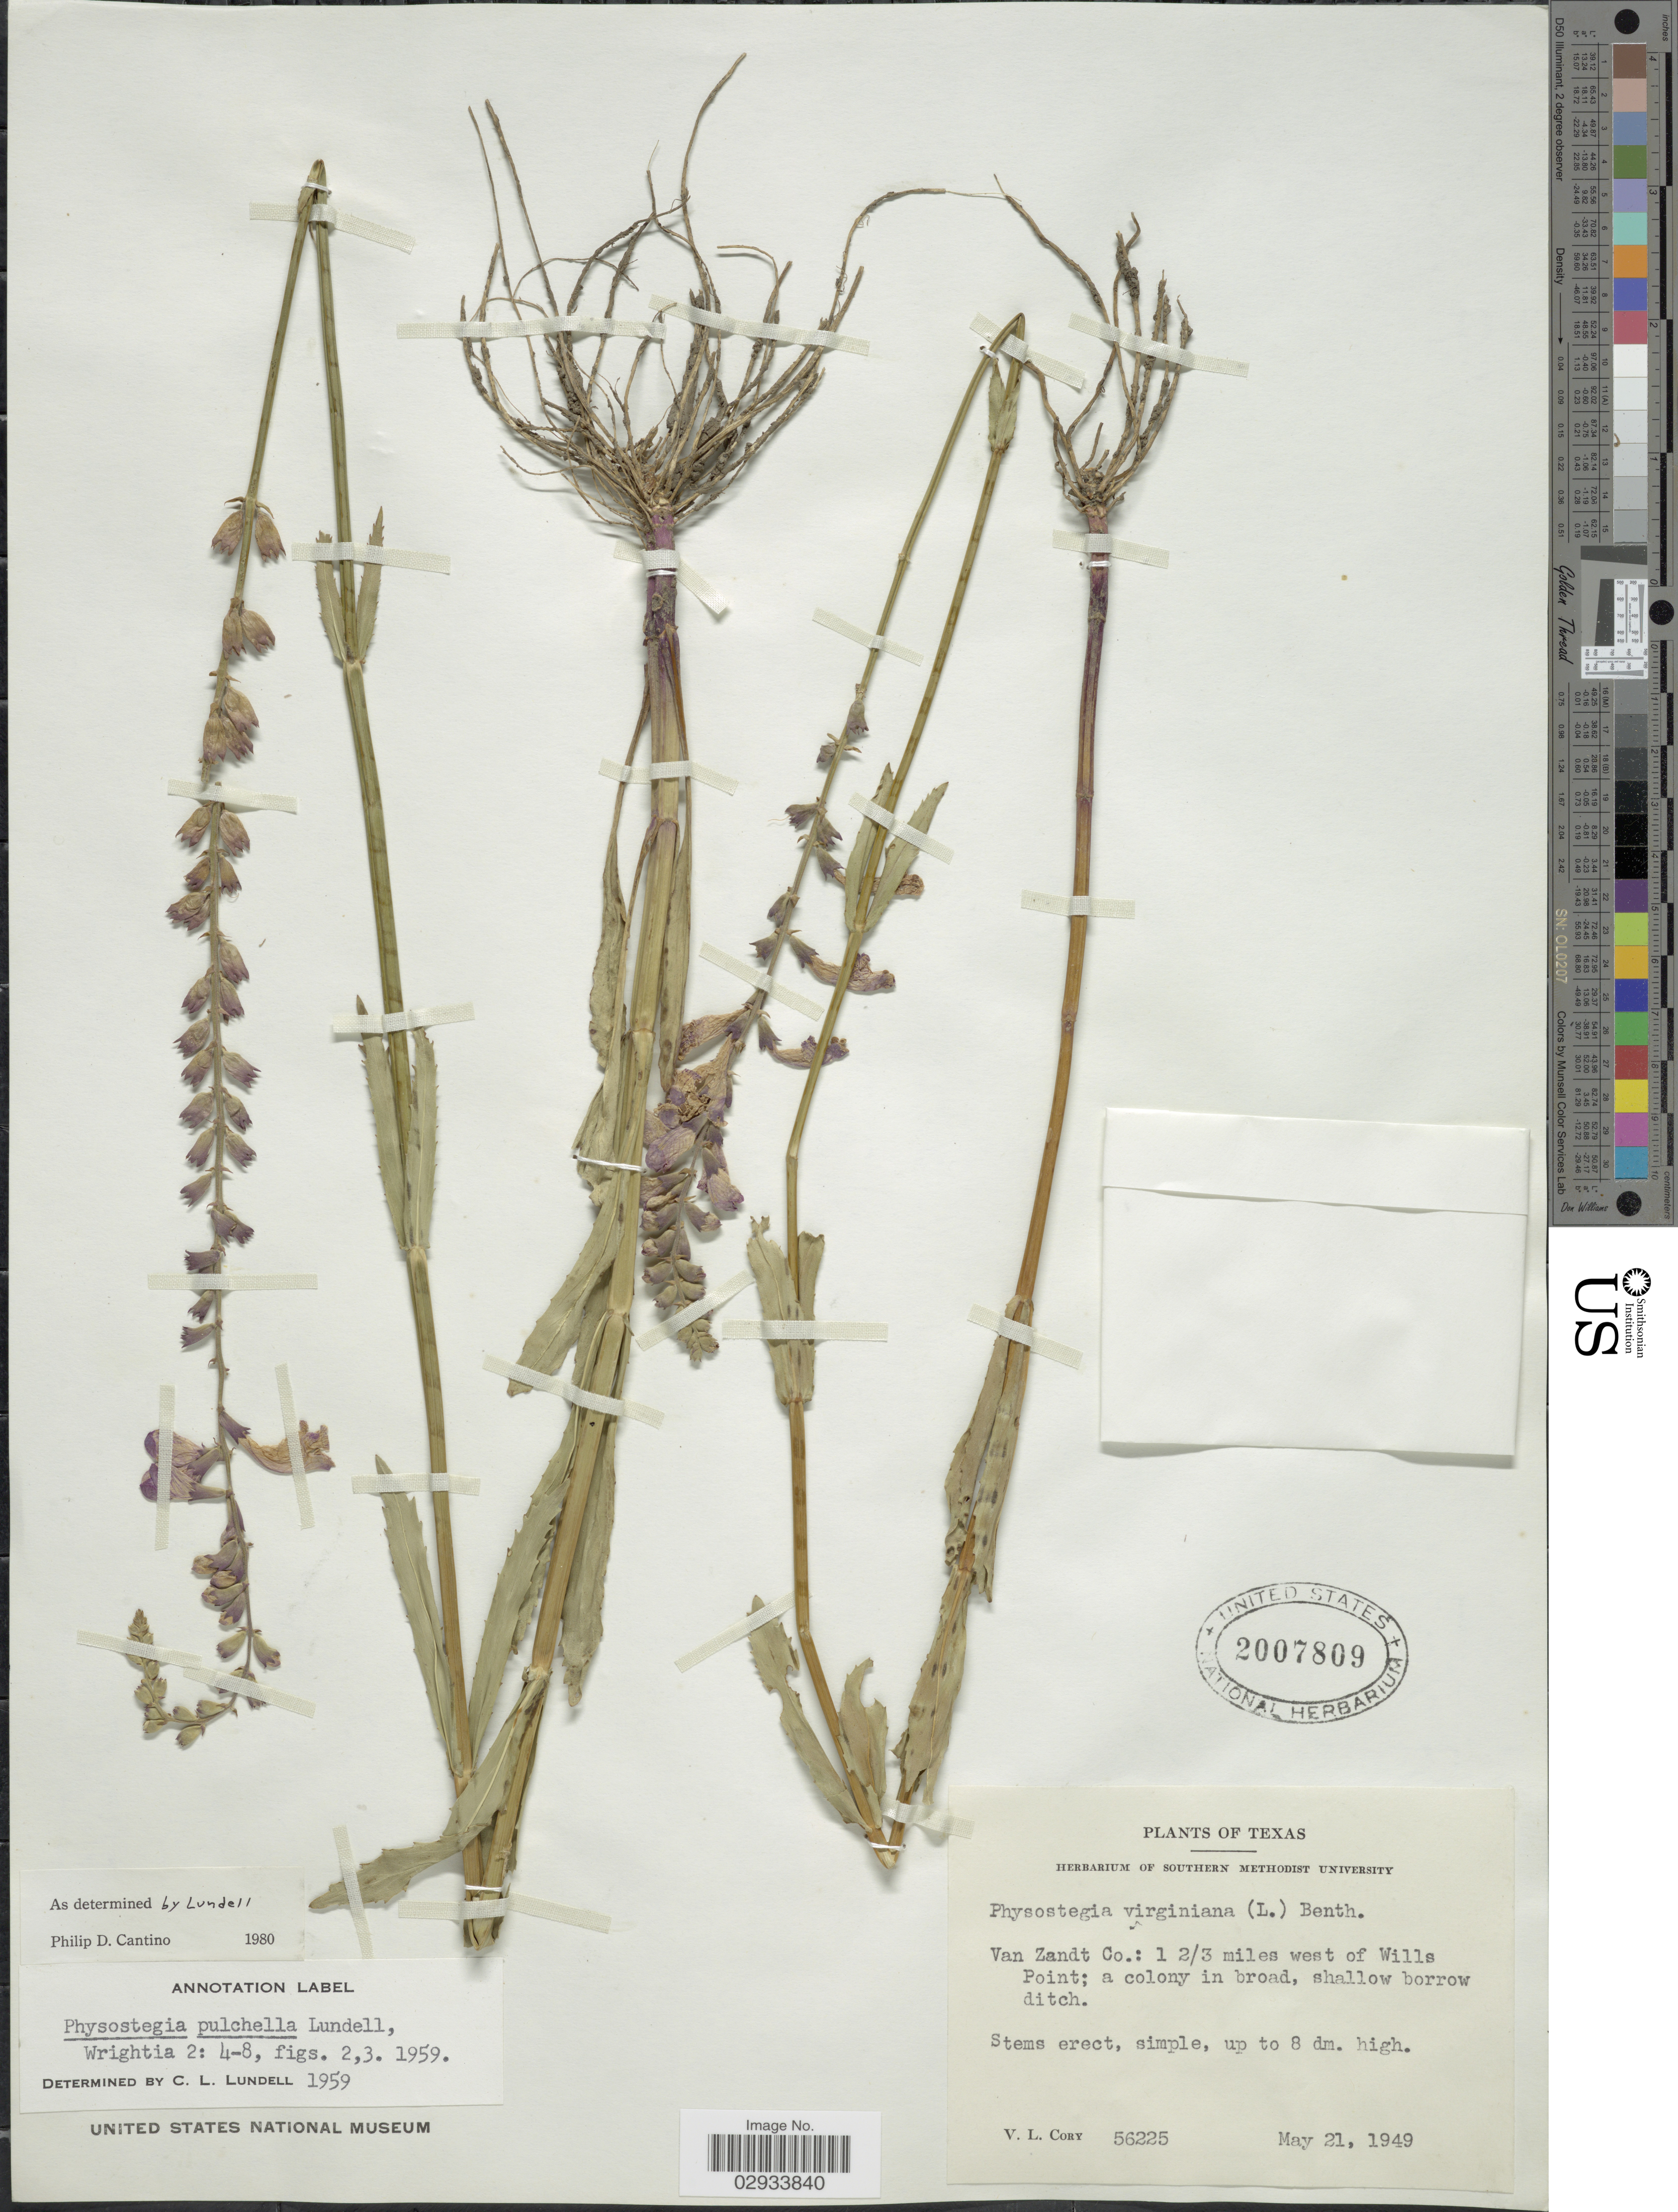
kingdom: Plantae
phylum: Tracheophyta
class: Magnoliopsida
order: Lamiales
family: Lamiaceae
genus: Physostegia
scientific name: Physostegia pulchella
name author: Lundell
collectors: V. Cory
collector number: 56225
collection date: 1949-05-21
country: United States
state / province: Texas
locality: Van Zandt Co.: 1 2/3 miles west of Wills Point; a colony in broad, shallow borrow ditch.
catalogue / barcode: US 2007809